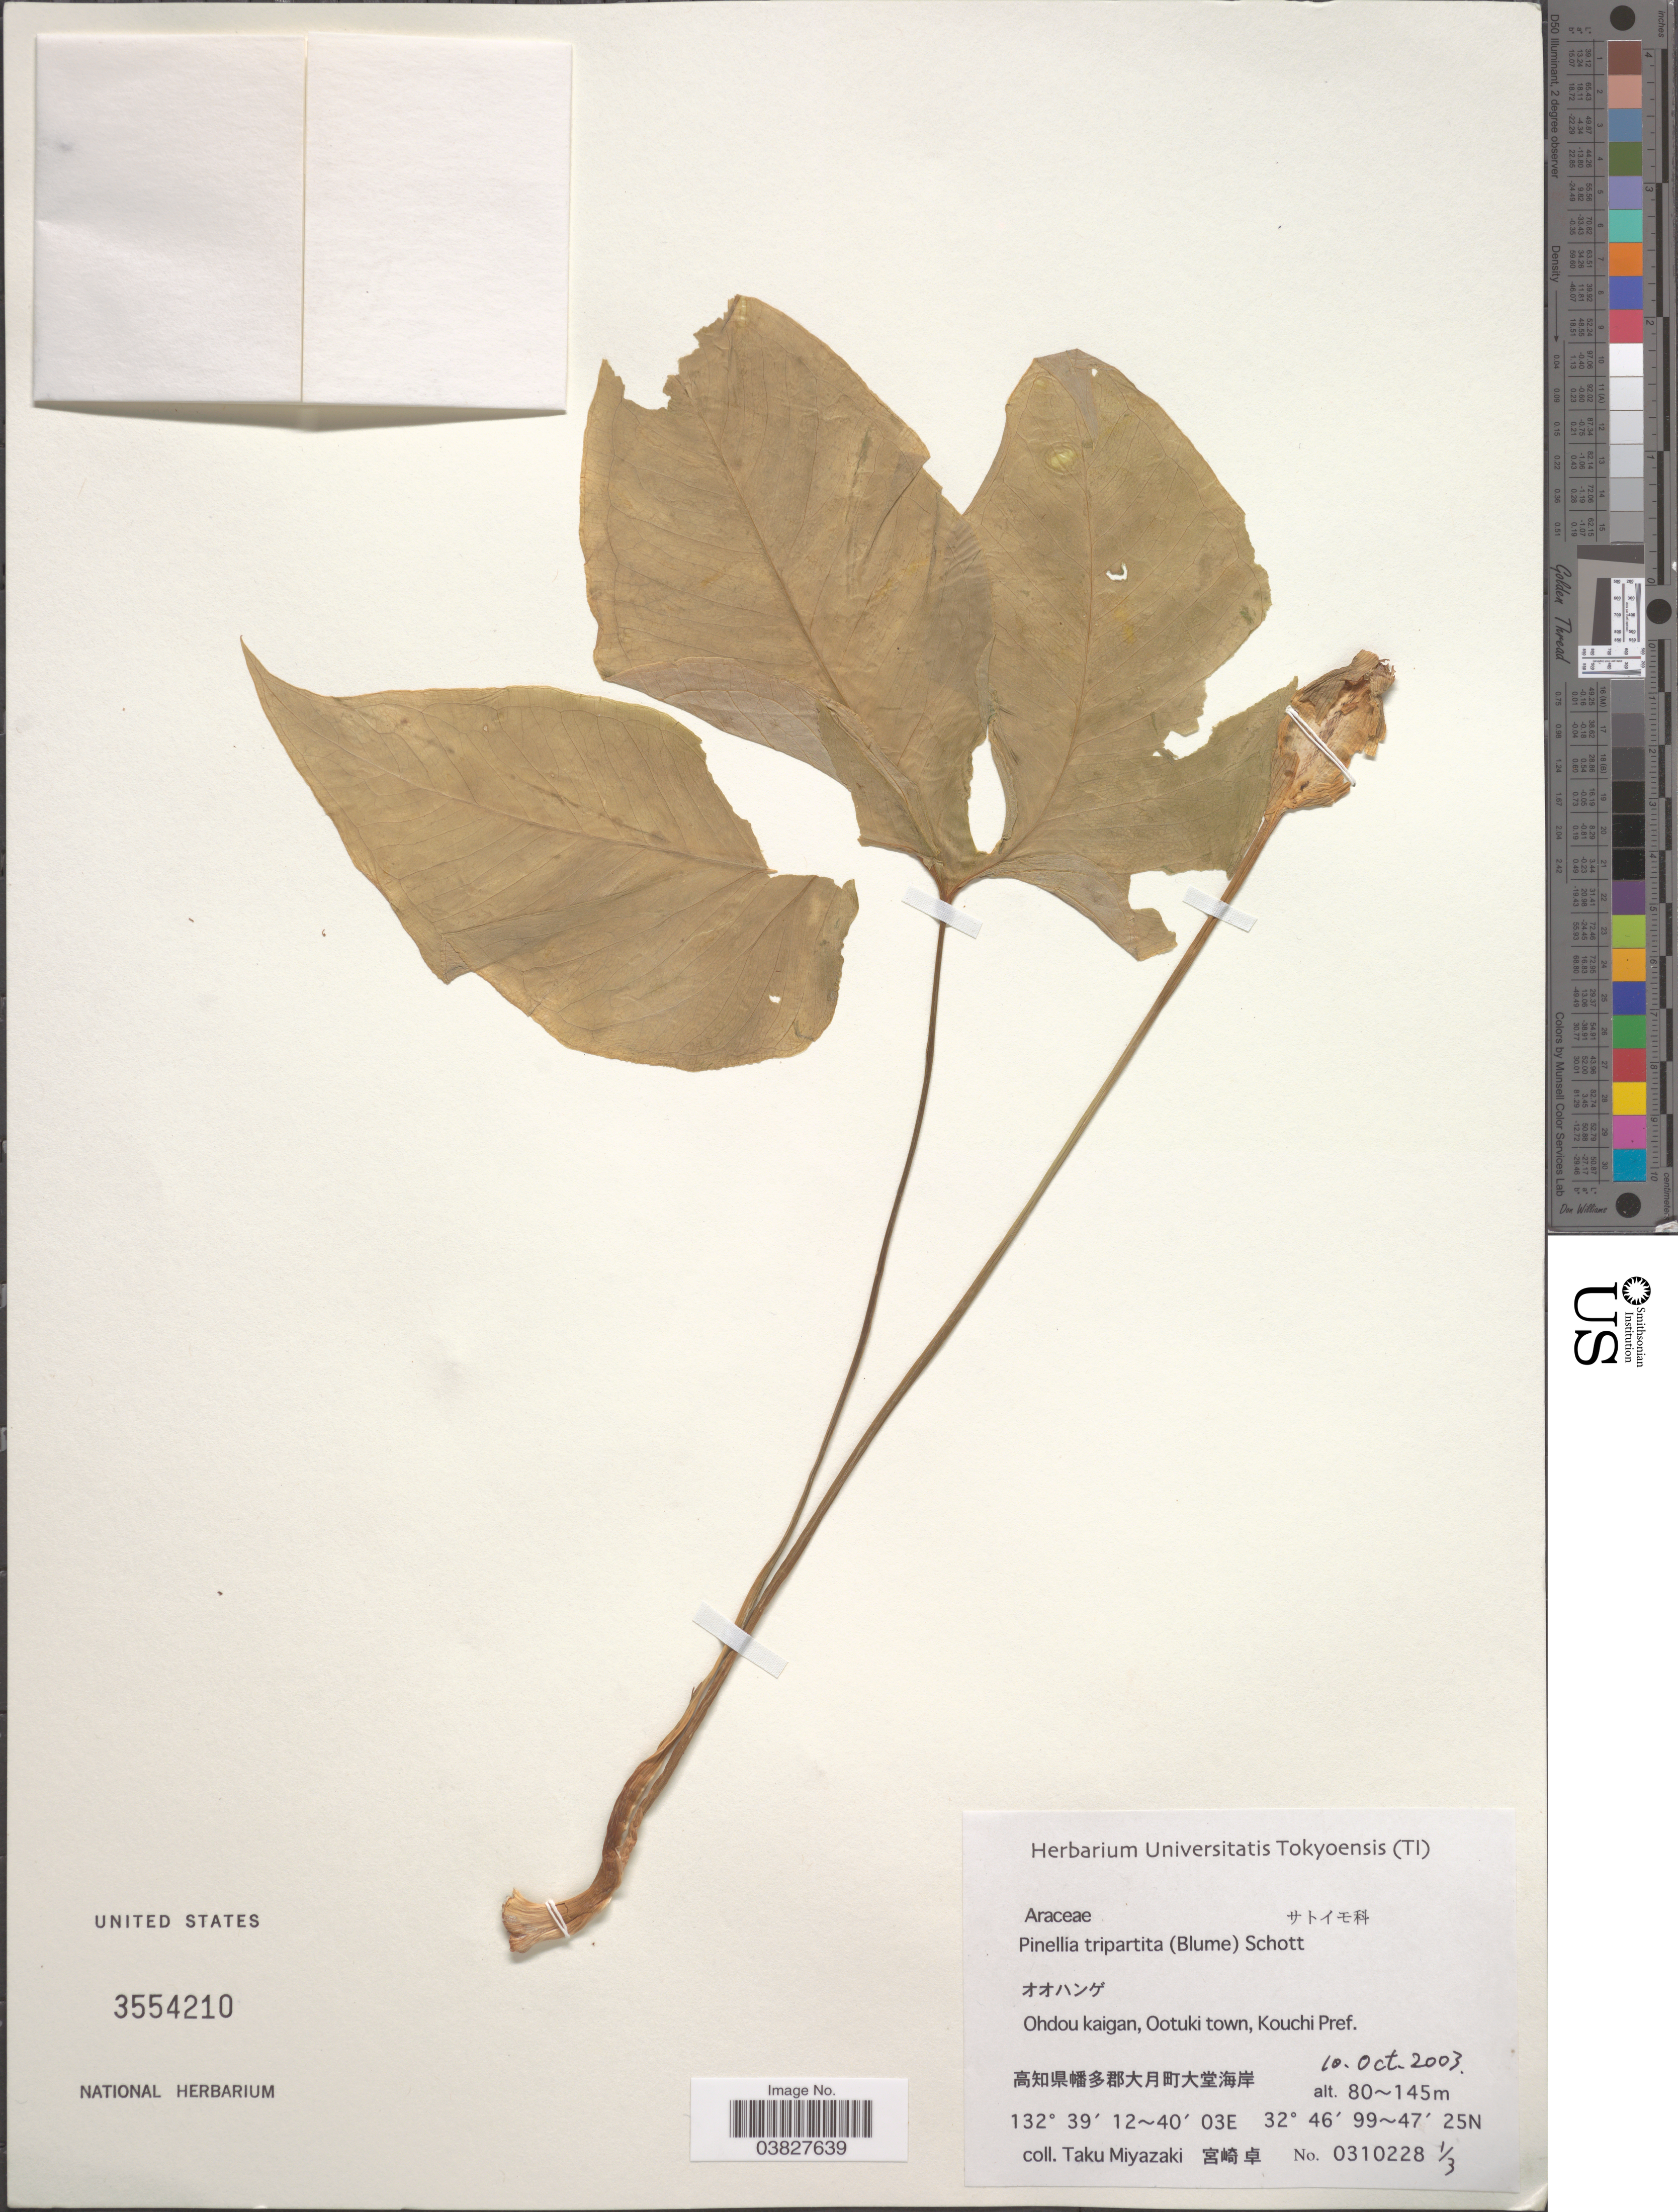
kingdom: Plantae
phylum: Tracheophyta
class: Liliopsida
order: Alismatales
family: Araceae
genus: Pinellia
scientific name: Pinellia tripartita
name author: Schott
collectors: T. Miyazaki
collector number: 0310228 1/3?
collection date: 2003-10-10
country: Japan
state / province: Koti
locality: Ohdou kaigan, Ootuki town, Kouchi Pref.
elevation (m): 80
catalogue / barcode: US 3554210